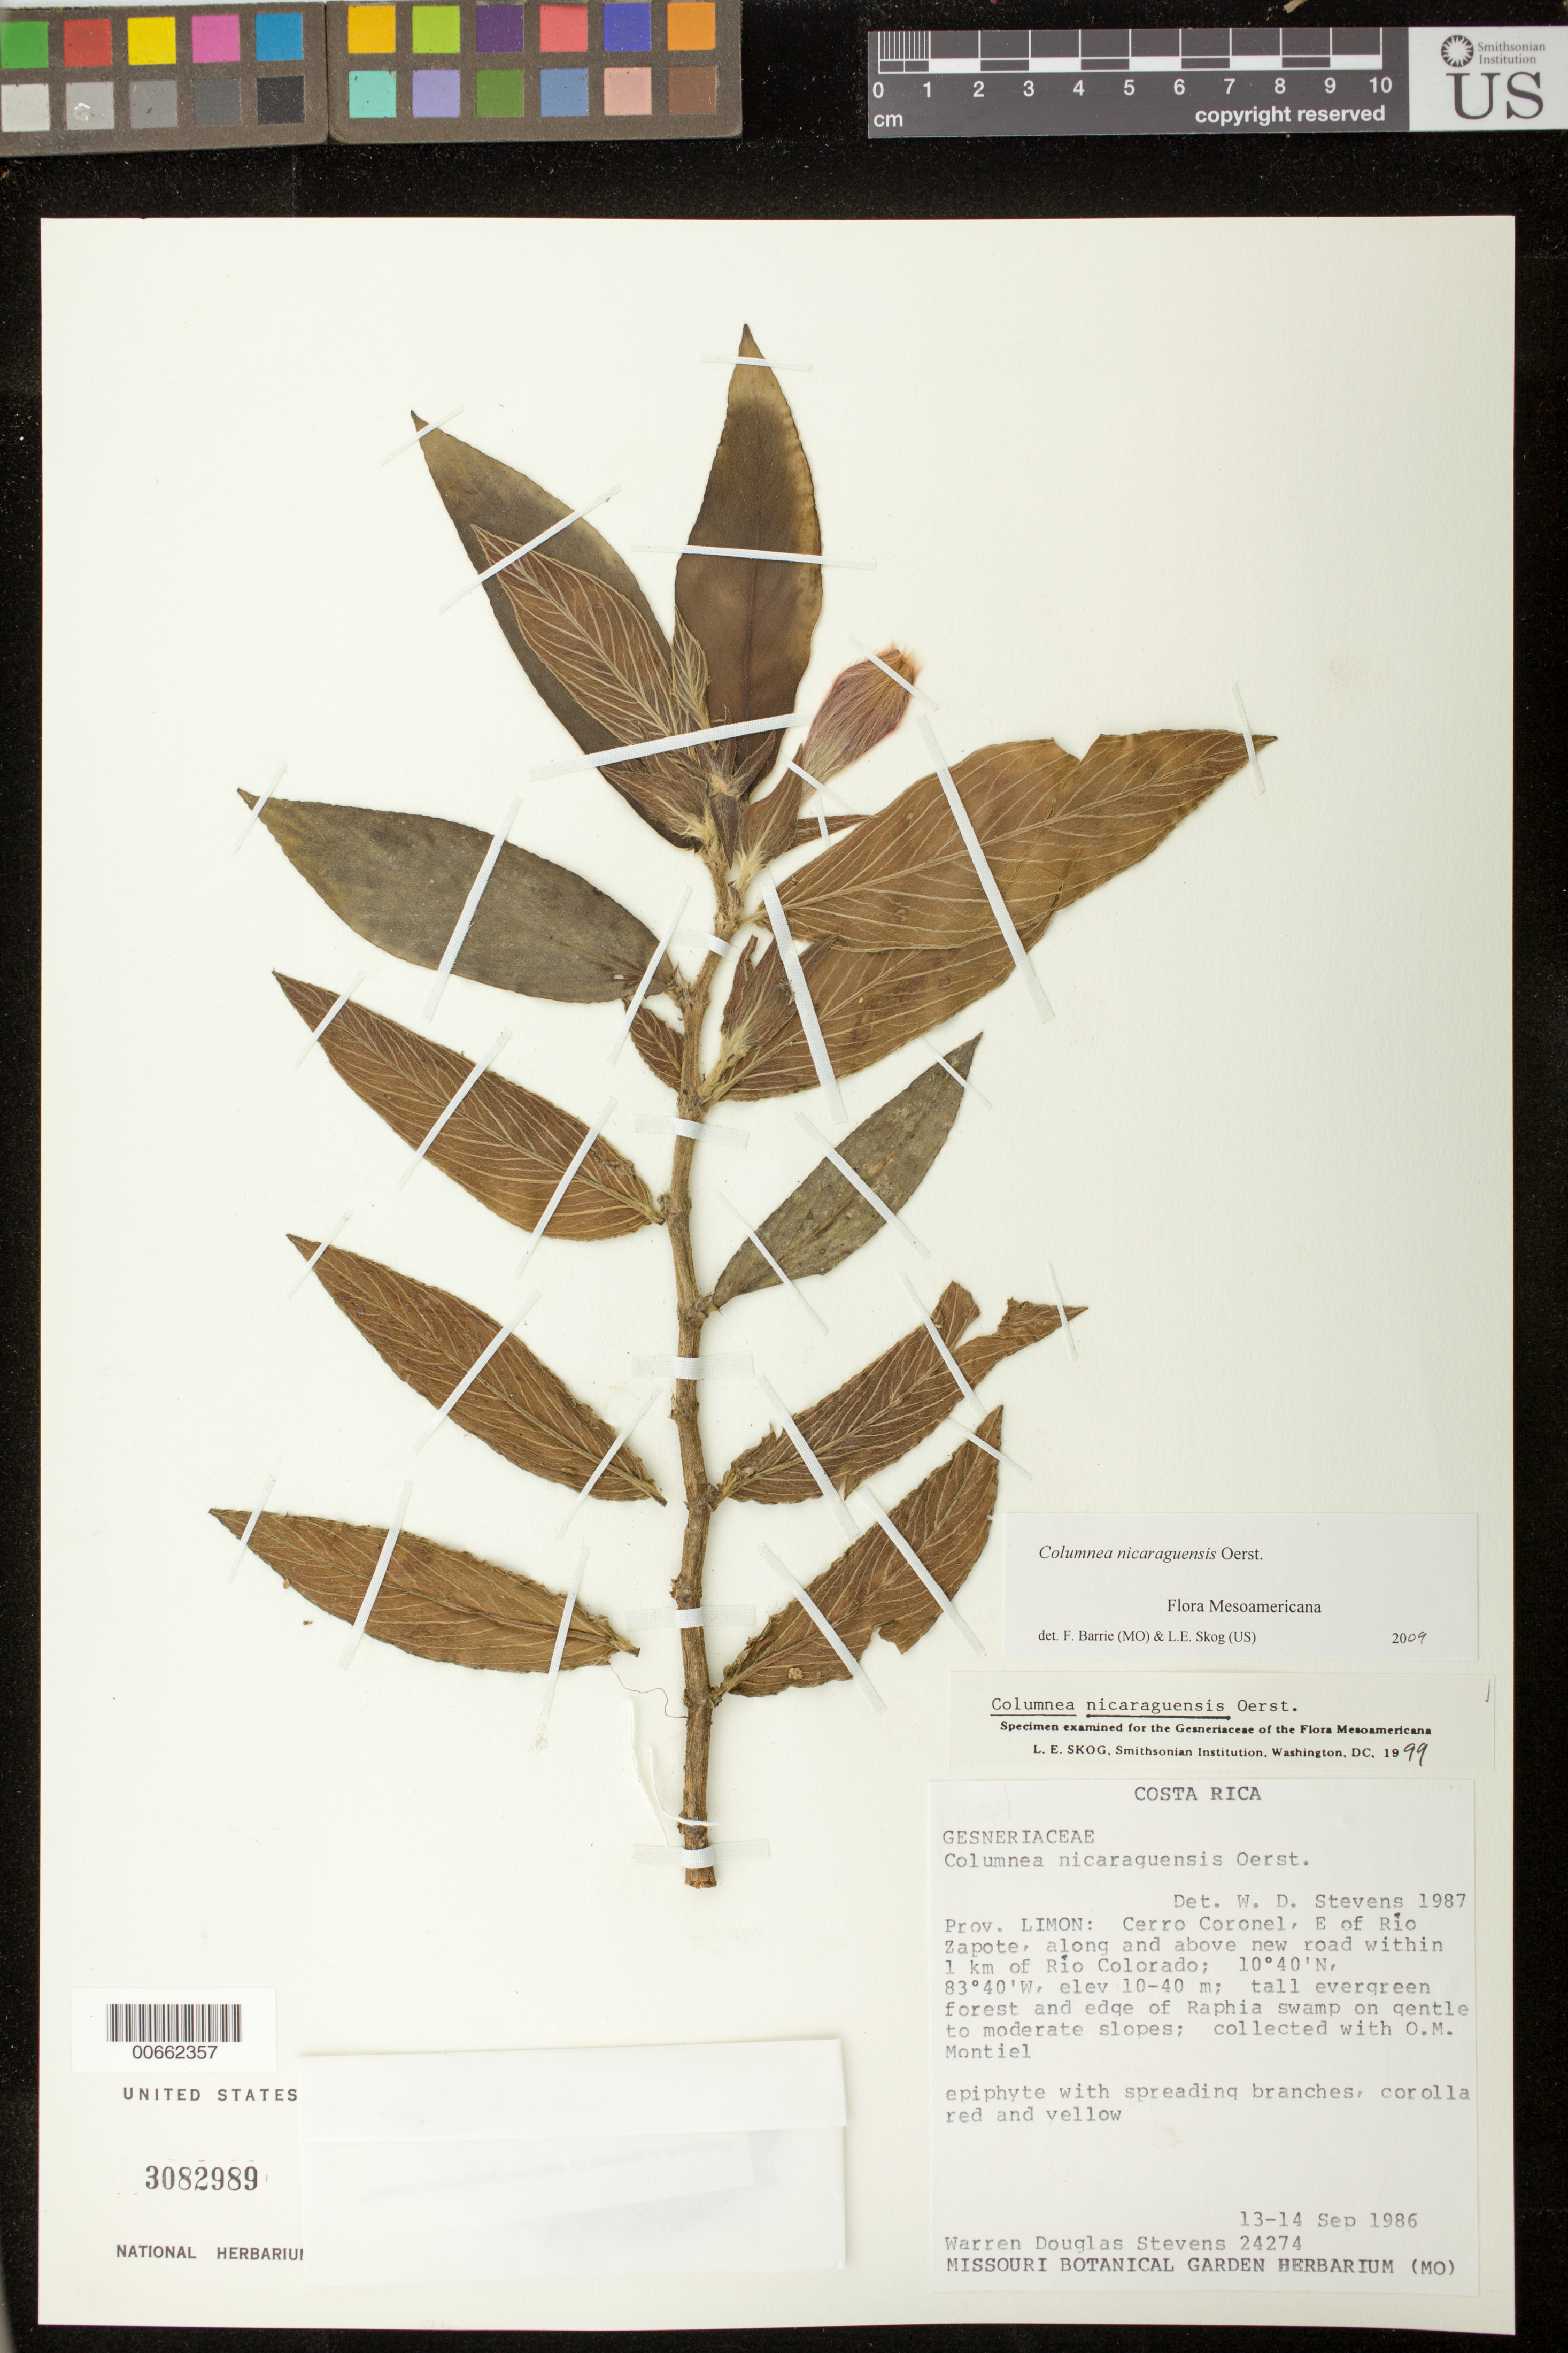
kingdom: Plantae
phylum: Tracheophyta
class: Magnoliopsida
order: Lamiales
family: Gesneriaceae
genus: Columnea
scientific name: Columnea nicaraguensis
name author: Oerst.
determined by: Skog, Laurence E.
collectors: W. D. Stevens & O. Montiel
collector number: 24274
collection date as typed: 13-14 Sep 1986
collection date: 1986-09-13/1986-09-14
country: Costa Rica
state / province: Limón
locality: Cerro Coronel, E of Rio Zapote, along and above new road within 1 km of Rio Colorado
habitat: tall evergreen forest and edge of Raphia swamp on gentle to moderate slopes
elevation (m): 10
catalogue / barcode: US 3082989